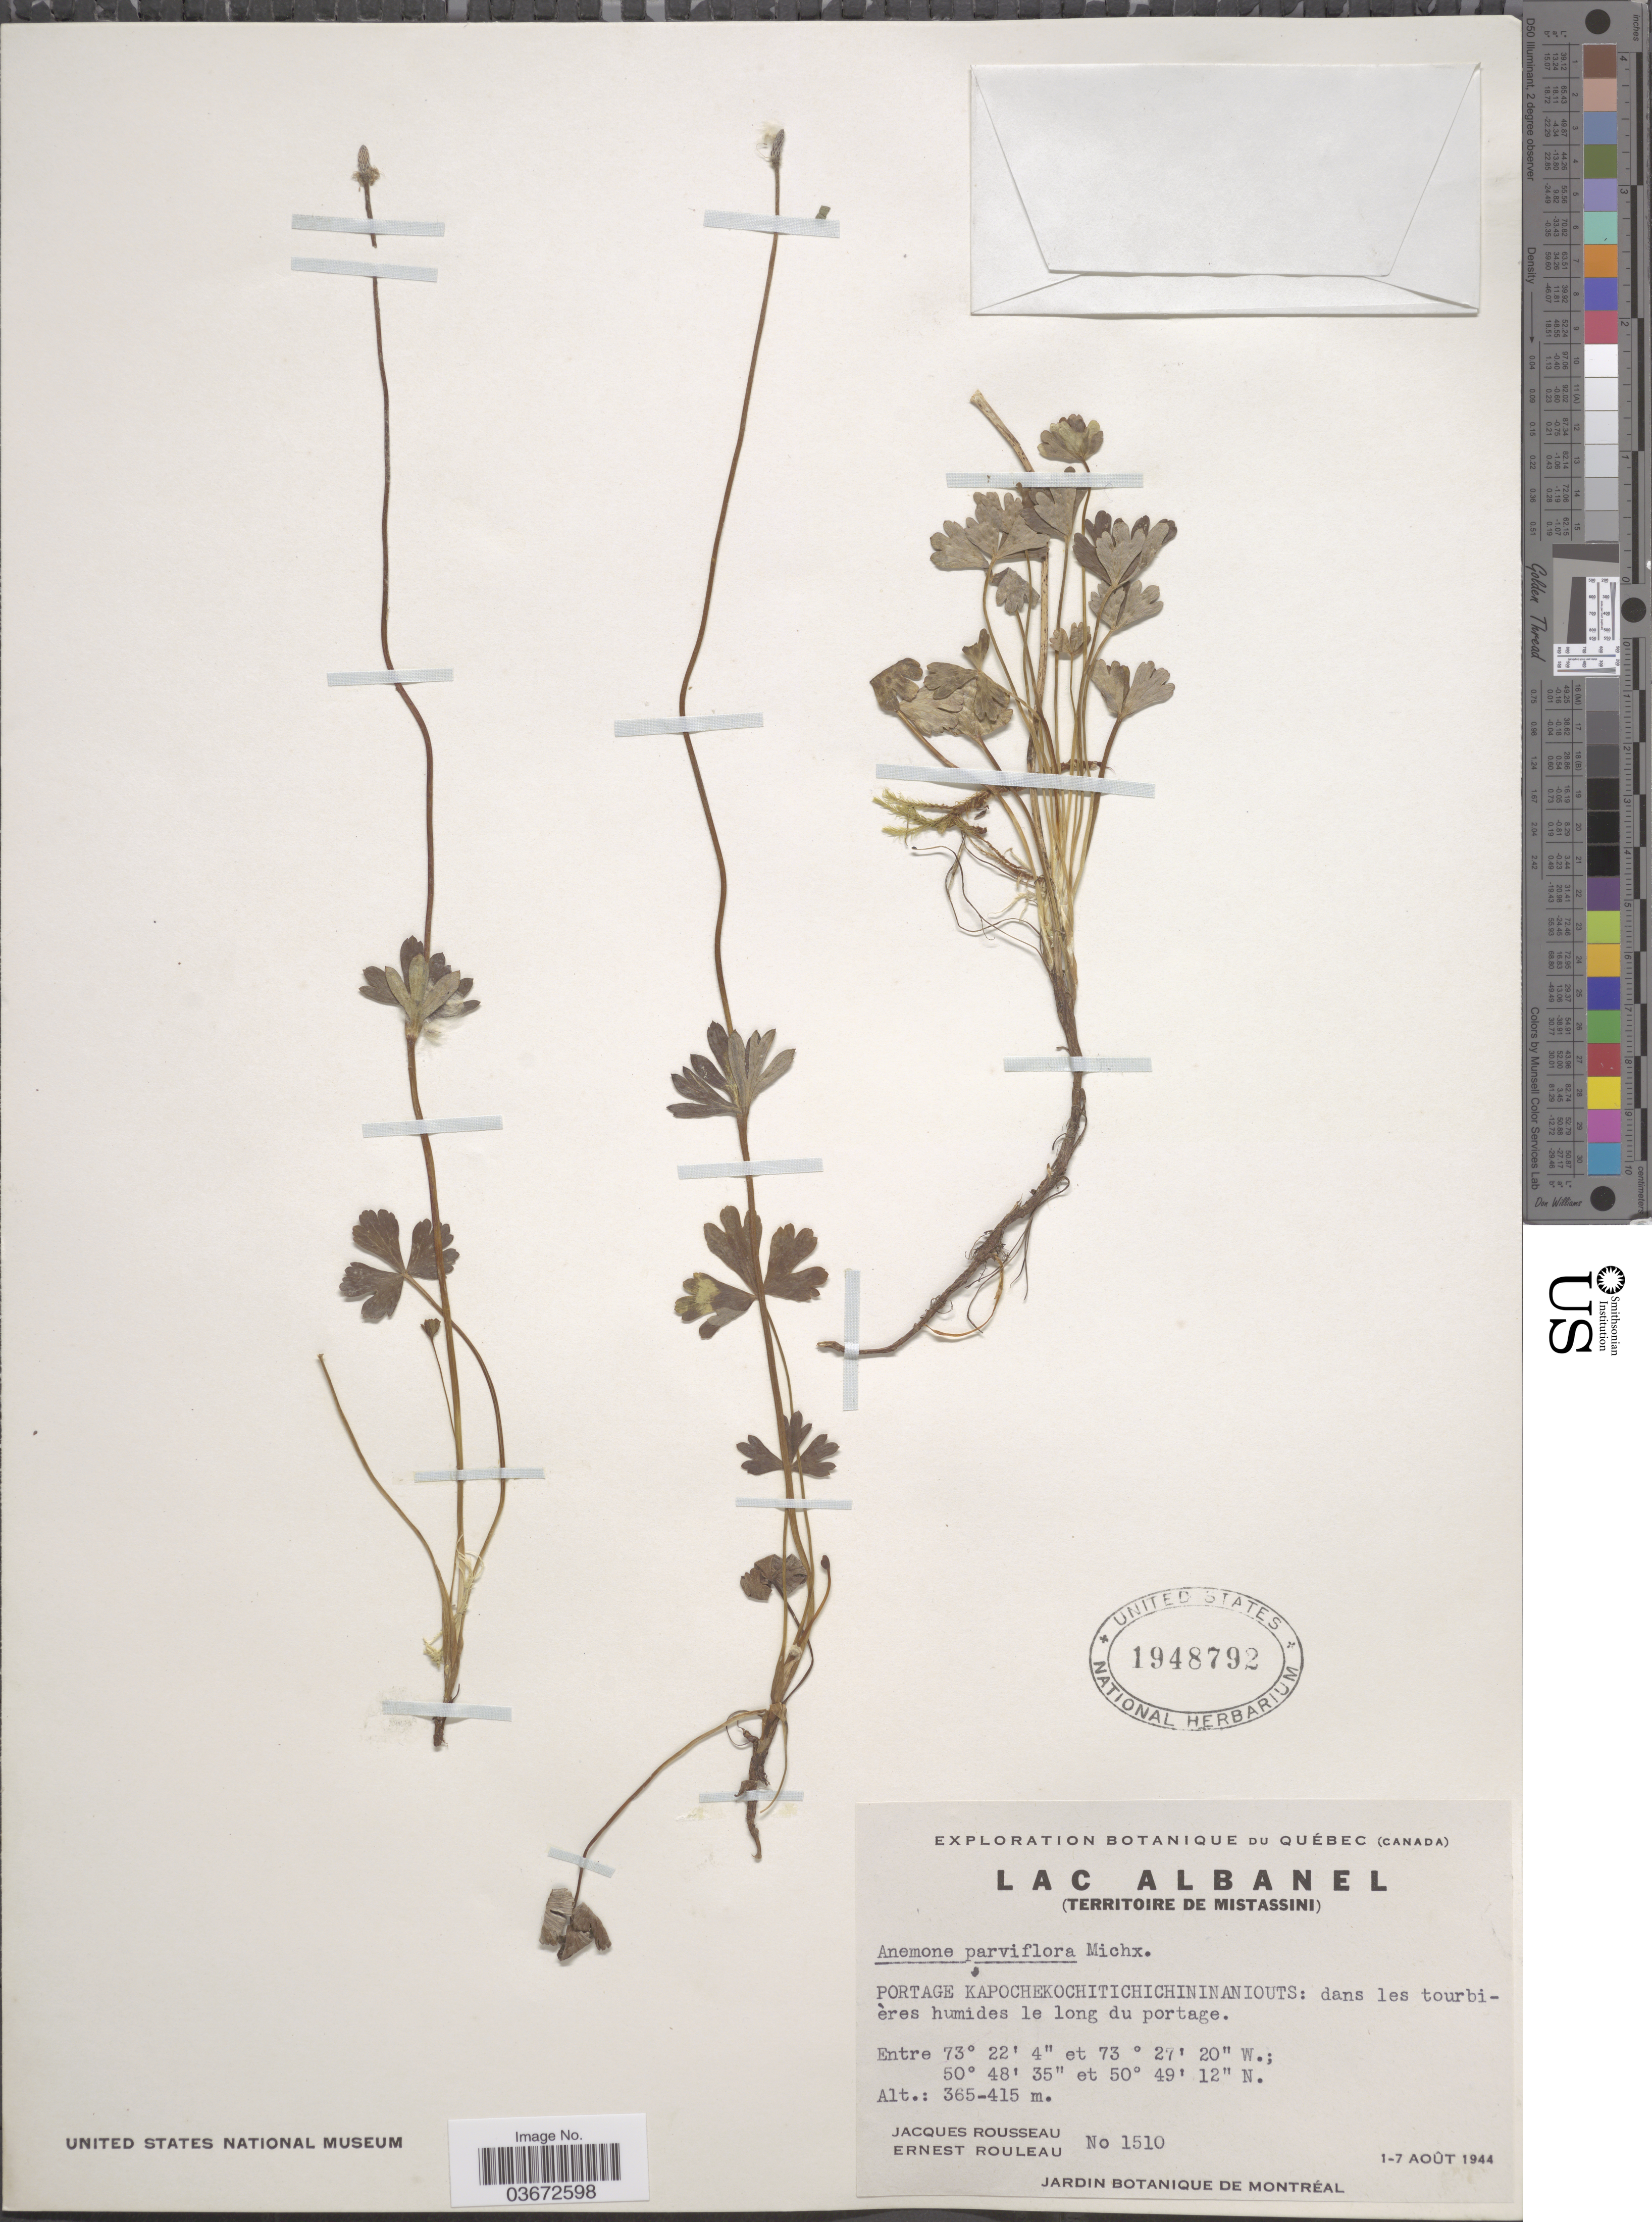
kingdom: Plantae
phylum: Tracheophyta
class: Magnoliopsida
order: Ranunculales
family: Ranunculaceae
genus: Anemone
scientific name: Anemone parviflora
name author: Michx.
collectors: J. Rousseau & J. Rouleau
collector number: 1510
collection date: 1944-08-01/1944-08-07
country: Canada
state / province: Quebec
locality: Portage Kapochekochitichichininaniouts.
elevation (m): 365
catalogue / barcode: US 1948792